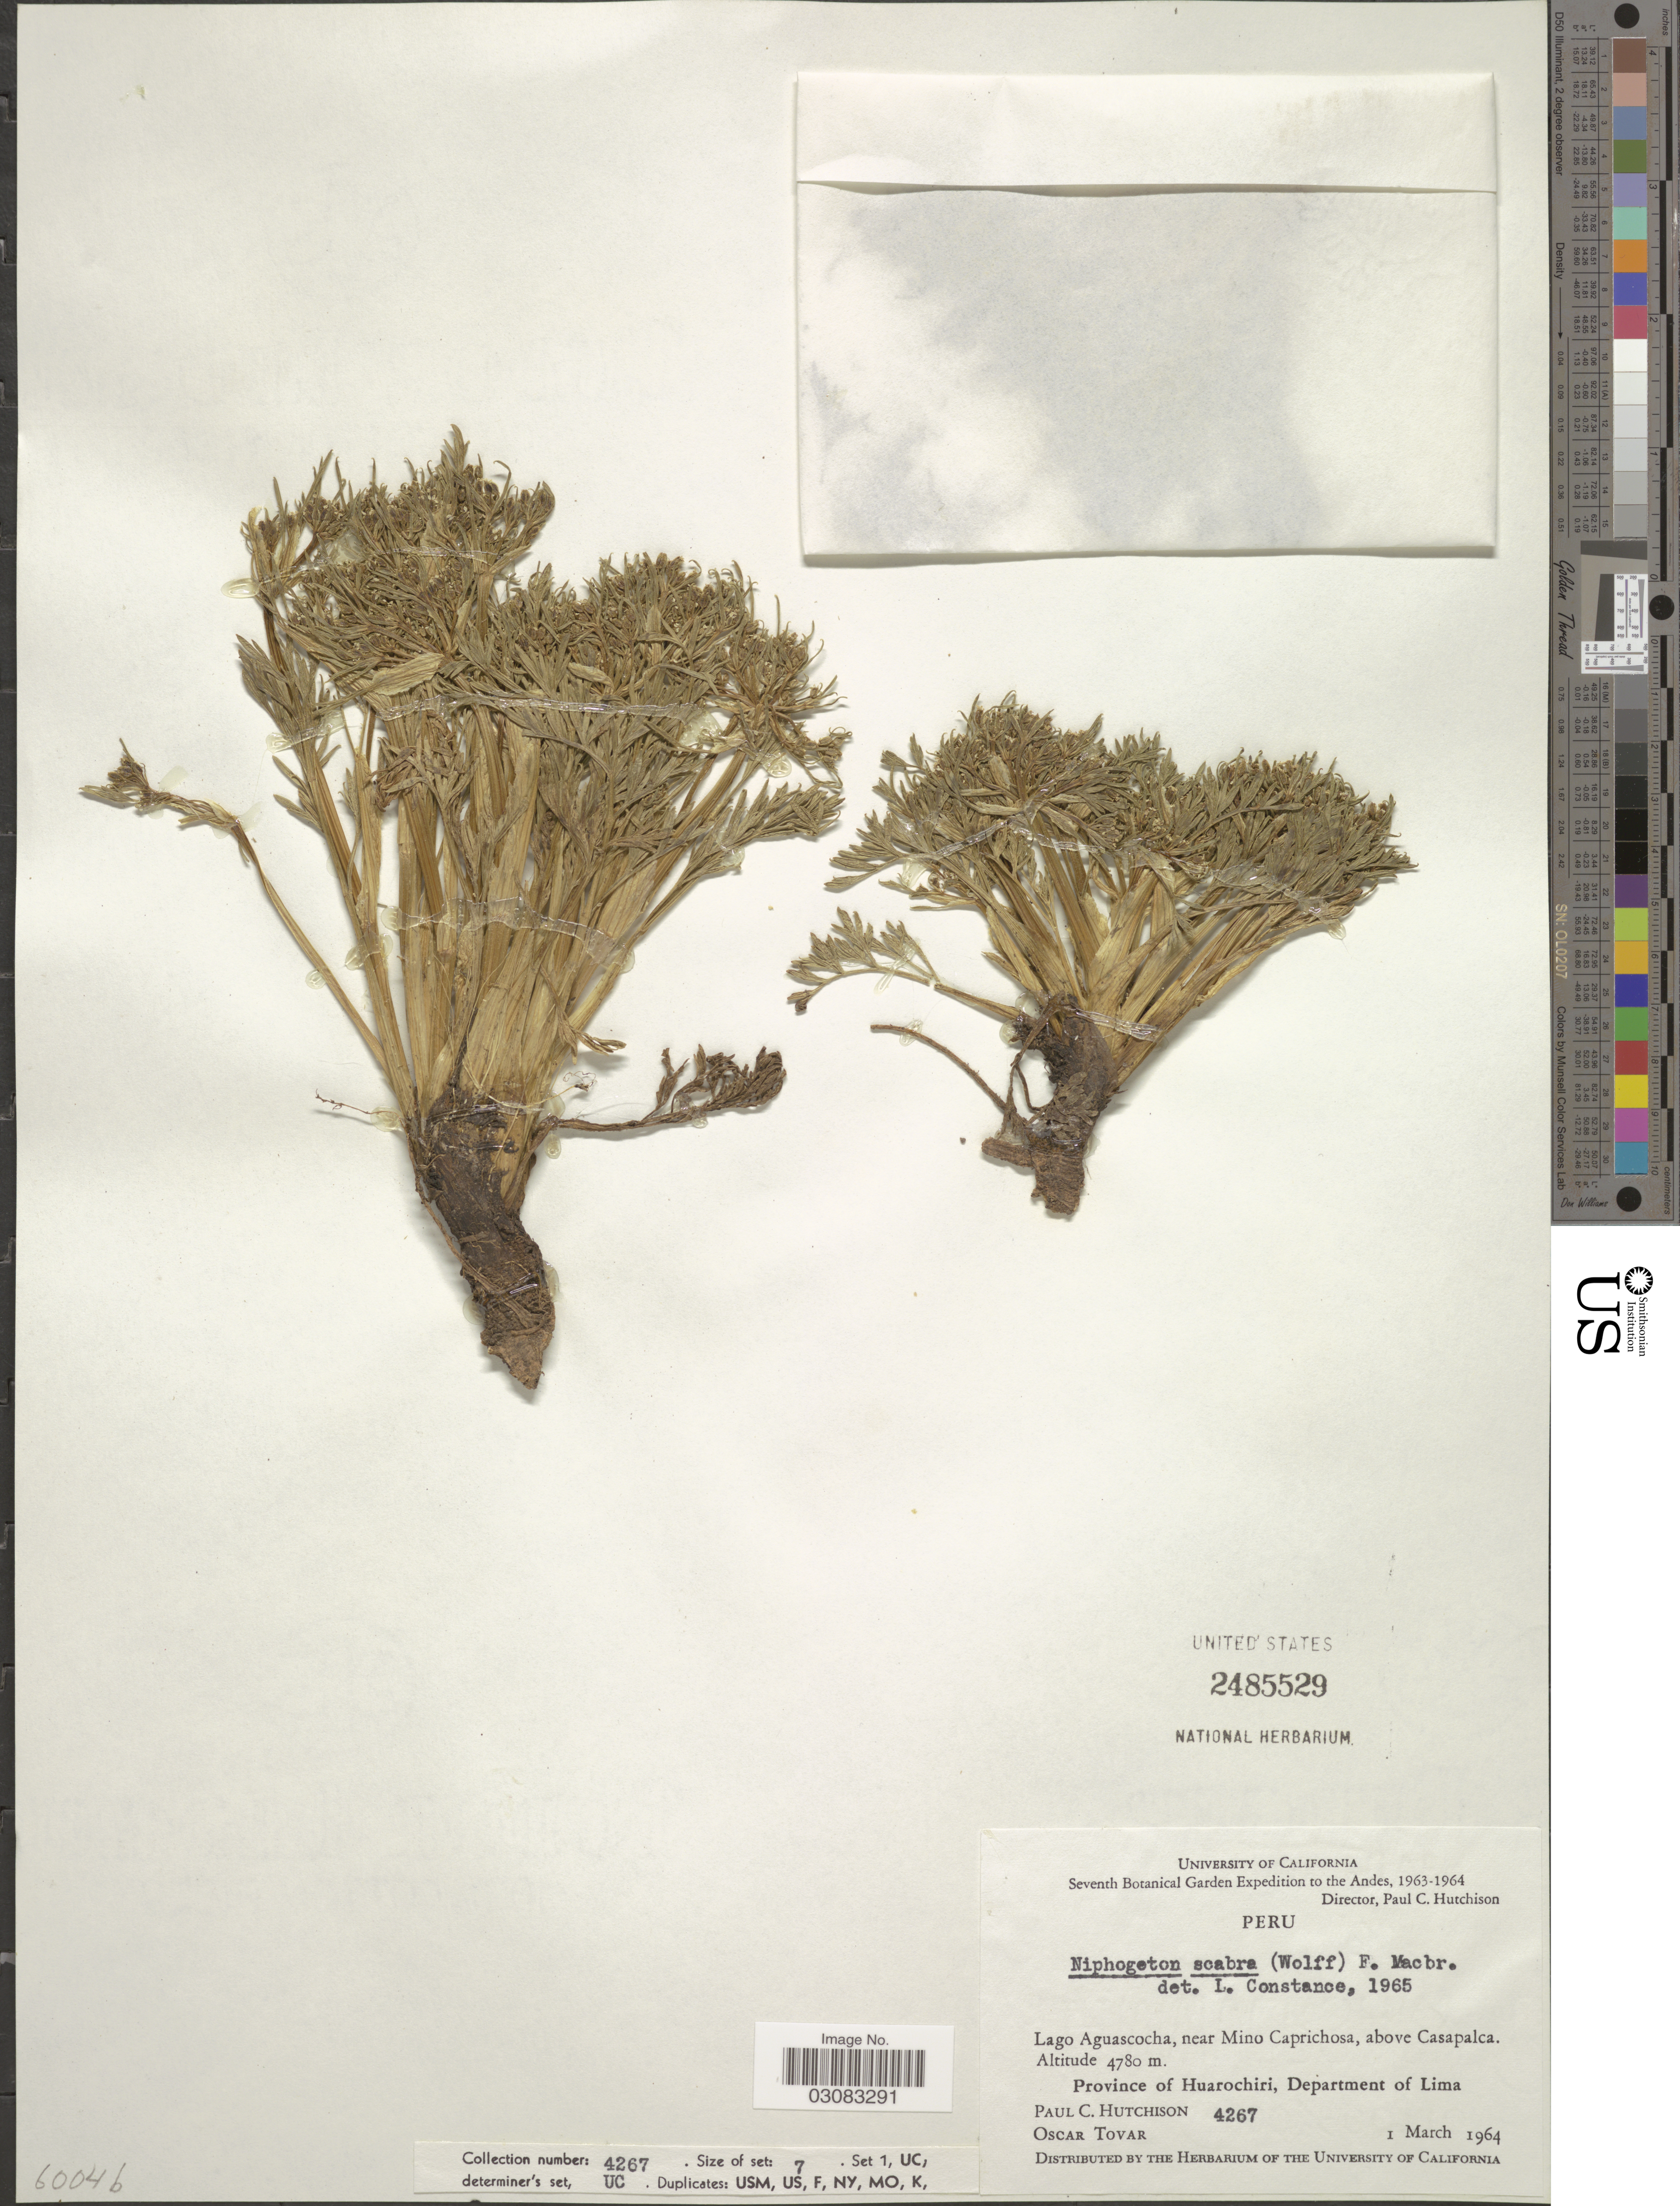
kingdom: Plantae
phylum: Tracheophyta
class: Magnoliopsida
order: Apiales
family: Apiaceae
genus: Niphogeton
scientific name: Niphogeton scabra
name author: (H. Wolff) J.F. Macbr.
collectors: P. C. Hutchison & Ó. Tovar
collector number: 4267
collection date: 1964-03-01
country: Peru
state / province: Lima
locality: Andes. Lago Aguascocha, near Mino Caprichosa, above Casapalca. Province of Huarochiri, Department of Lima.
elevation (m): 4780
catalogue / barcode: US 2485529